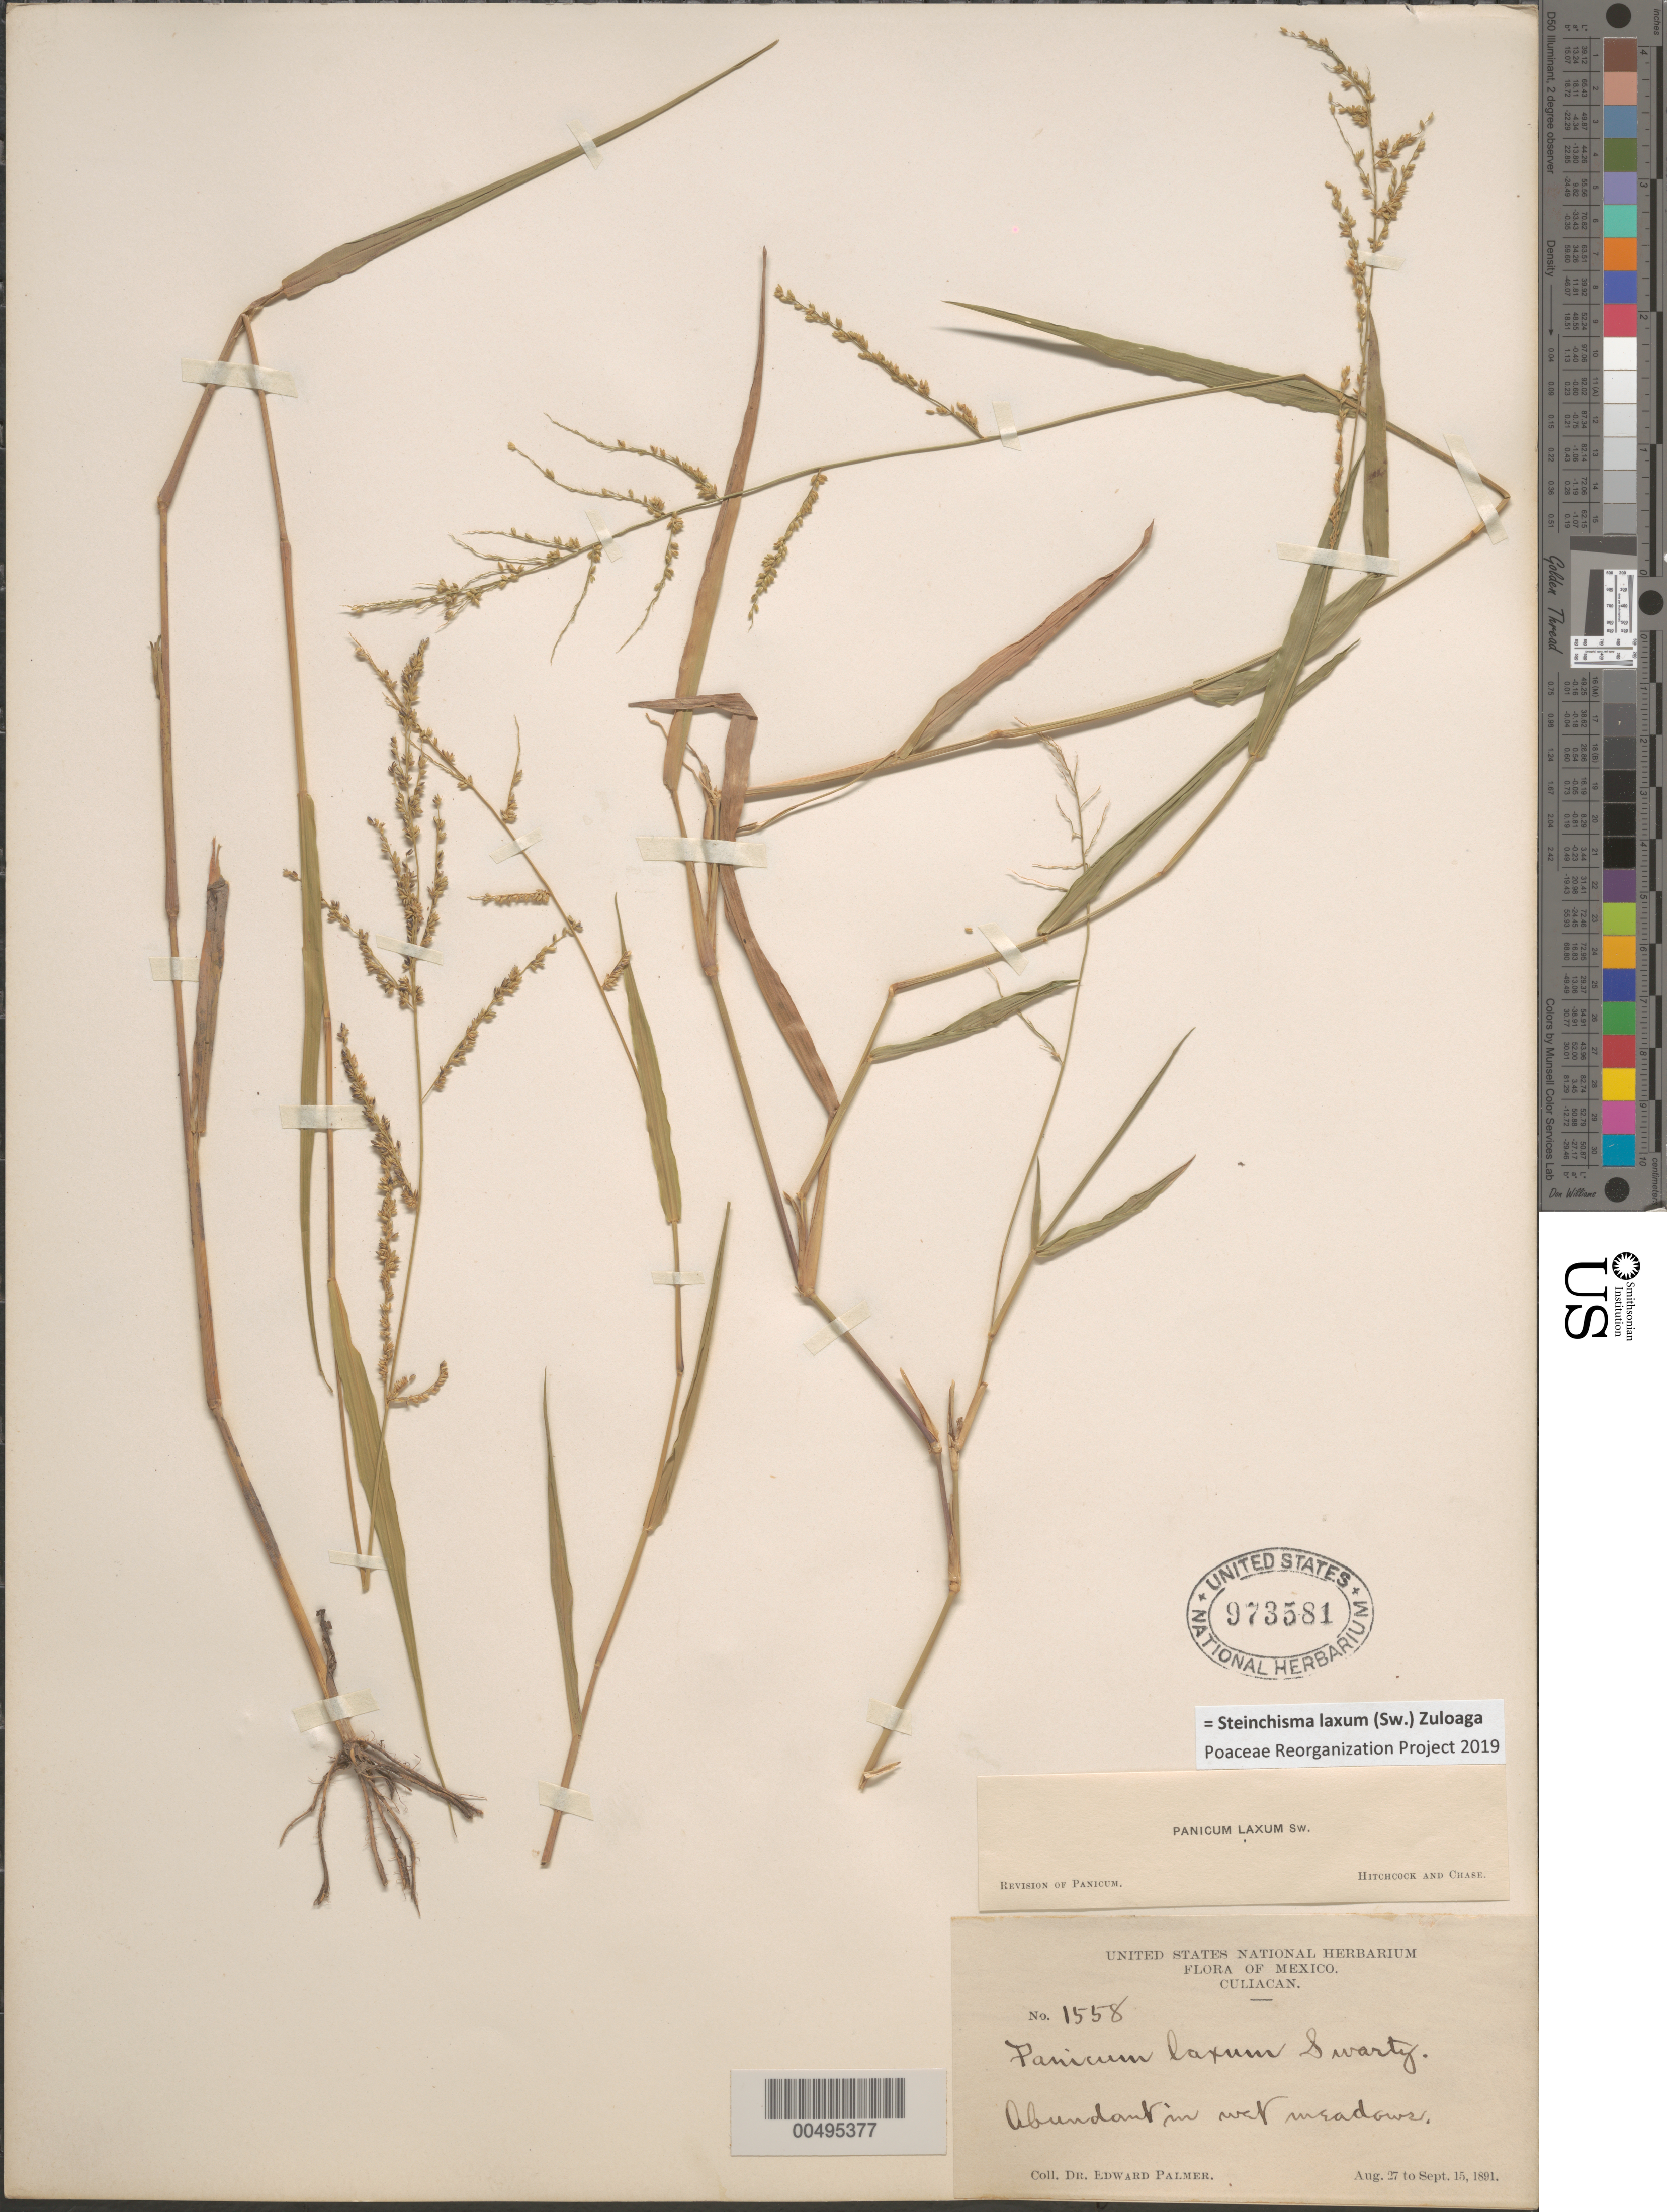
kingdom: Plantae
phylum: Tracheophyta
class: Liliopsida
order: Poales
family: Poaceae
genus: Panicum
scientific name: Panicum laxum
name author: Sw.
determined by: Hitchcock, A. S.; Chase, [M.] A.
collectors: E. Palmer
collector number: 1558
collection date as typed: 27 Aug 1891 to 15 Sep 1891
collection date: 1891-08-27/1891-09-15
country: Mexico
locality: Culiacan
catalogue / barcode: US 973581